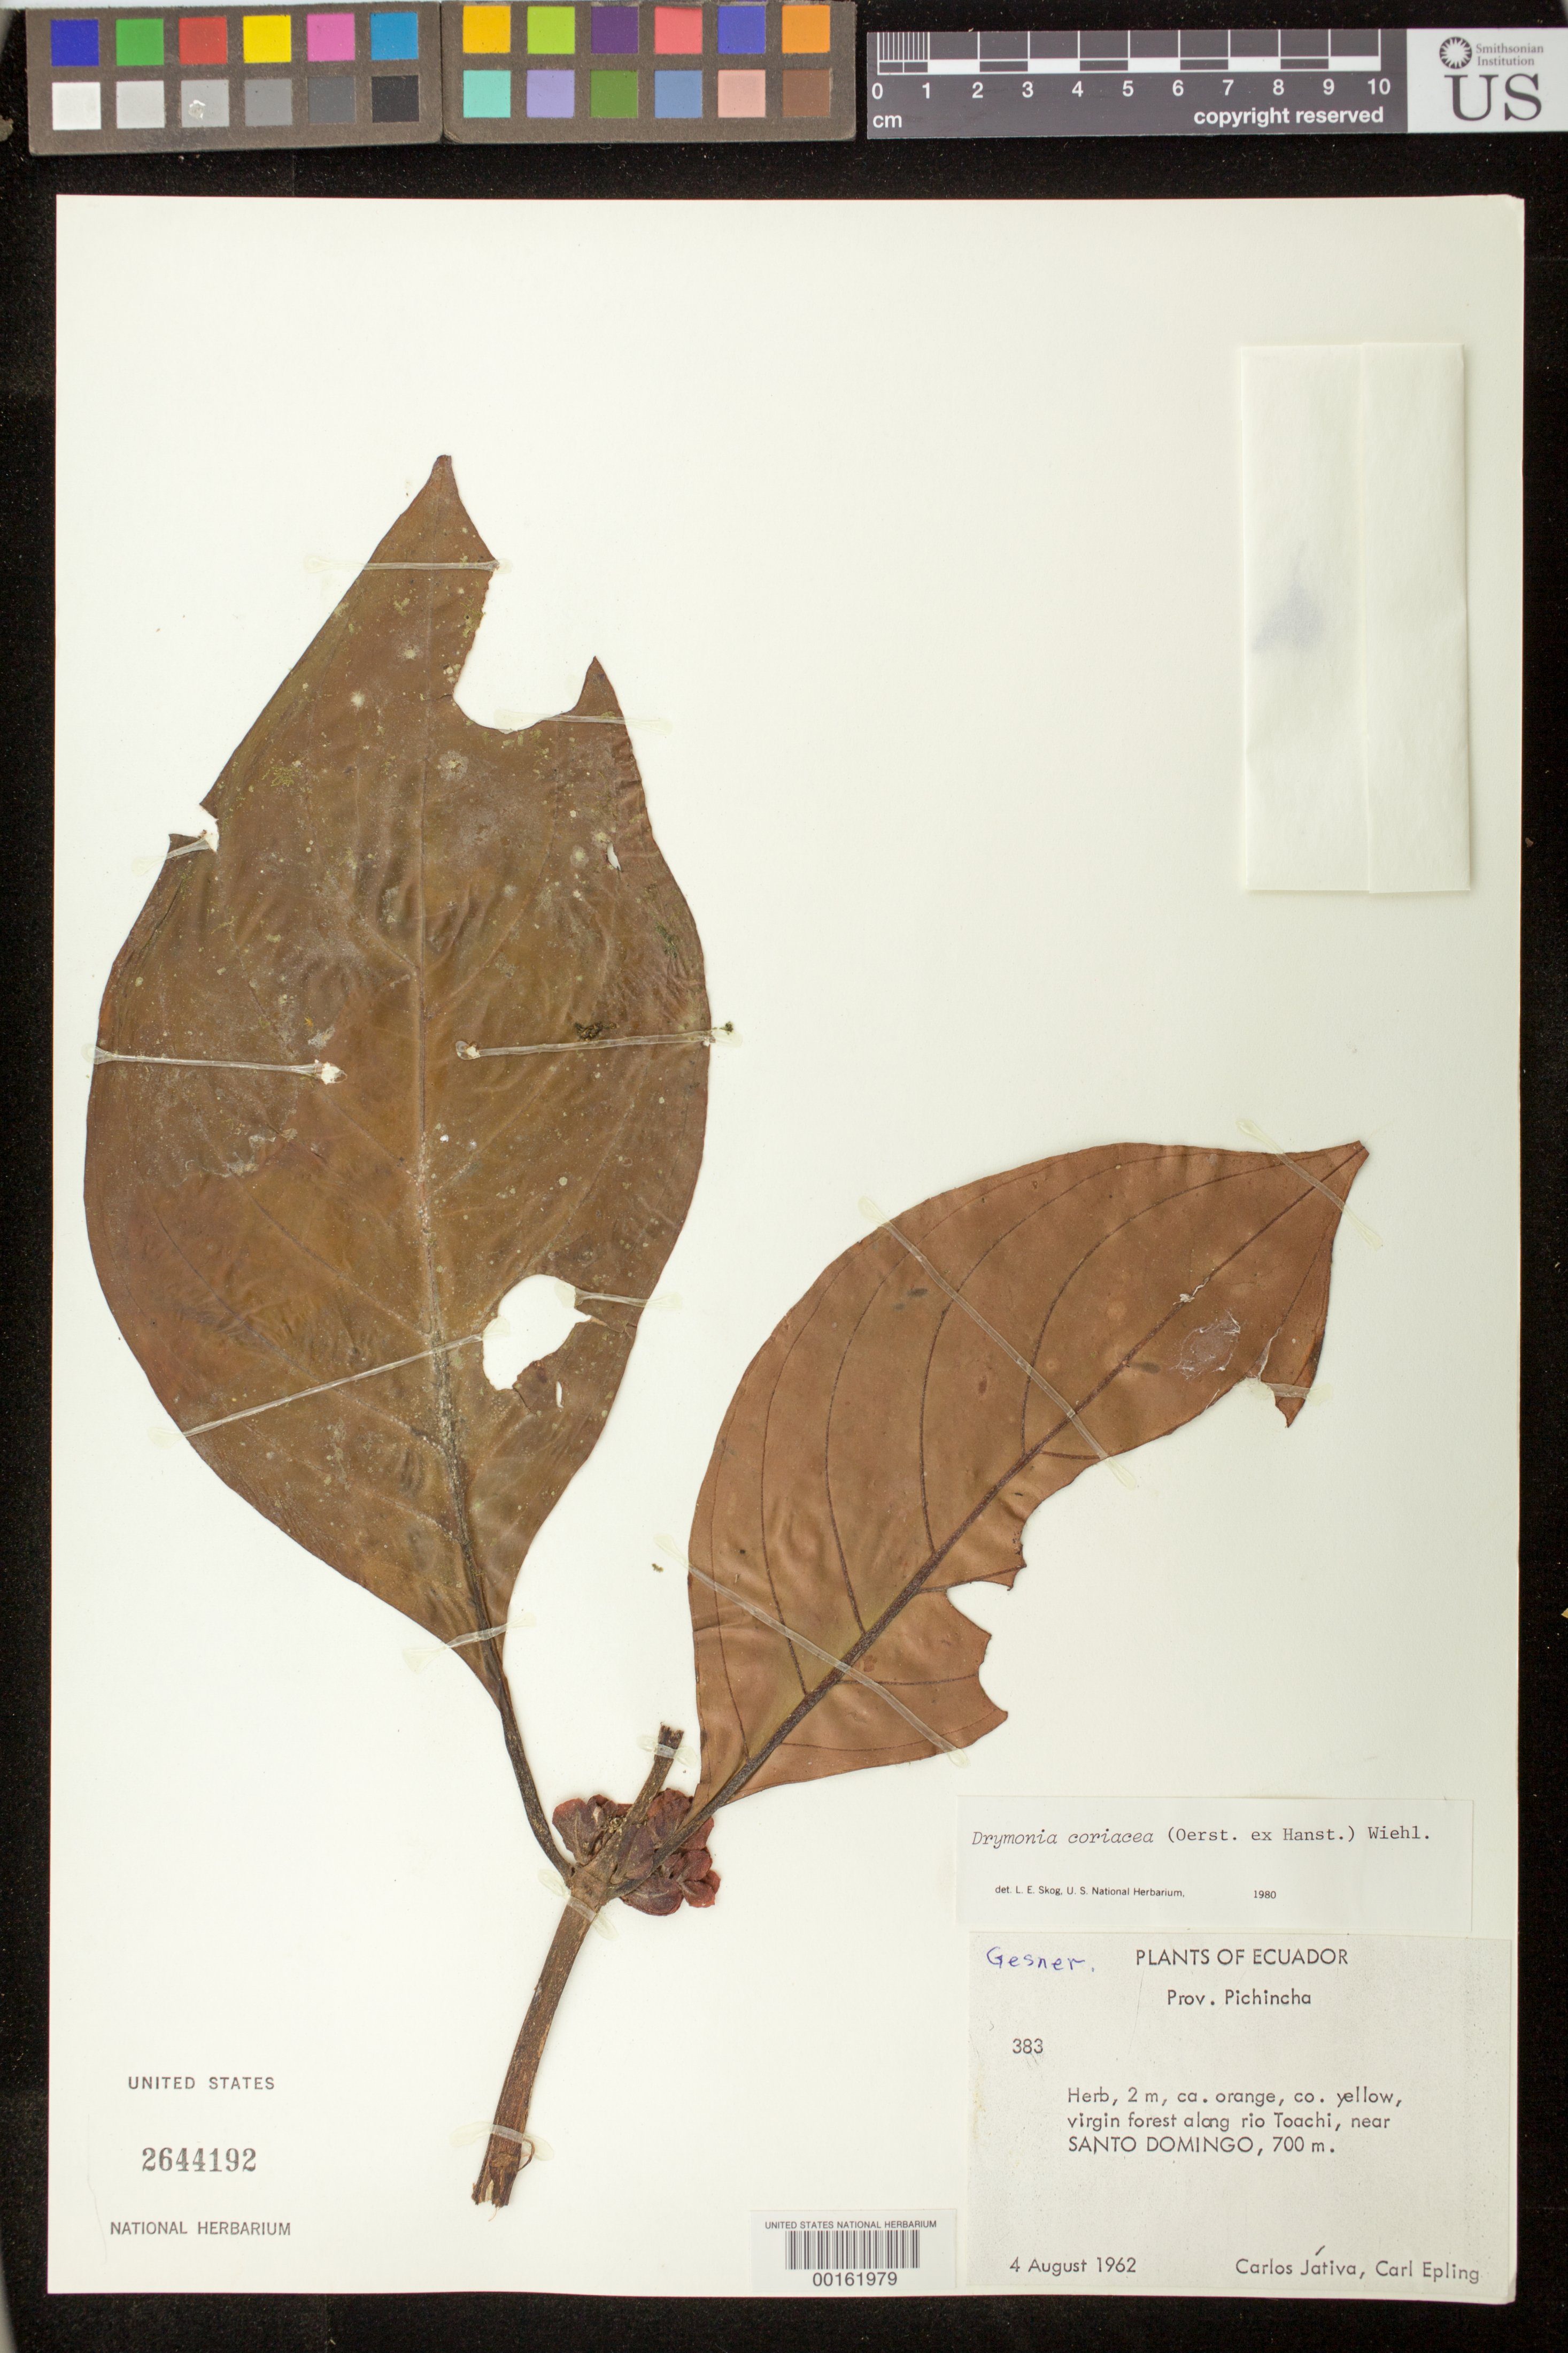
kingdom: Plantae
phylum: Tracheophyta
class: Magnoliopsida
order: Lamiales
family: Gesneriaceae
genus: Drymonia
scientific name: Drymonia coriacea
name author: (Oerst. ex Hanst.) Wiehler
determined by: Skog, Laurence E.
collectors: C. D. Játiva & C. C. Epling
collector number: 383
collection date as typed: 04 Aug 1962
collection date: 1962-08-04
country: Ecuador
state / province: Pichincha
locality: Along rio Toachi, near Santo Domingo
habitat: Virgin forest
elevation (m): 700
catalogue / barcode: US 2644192